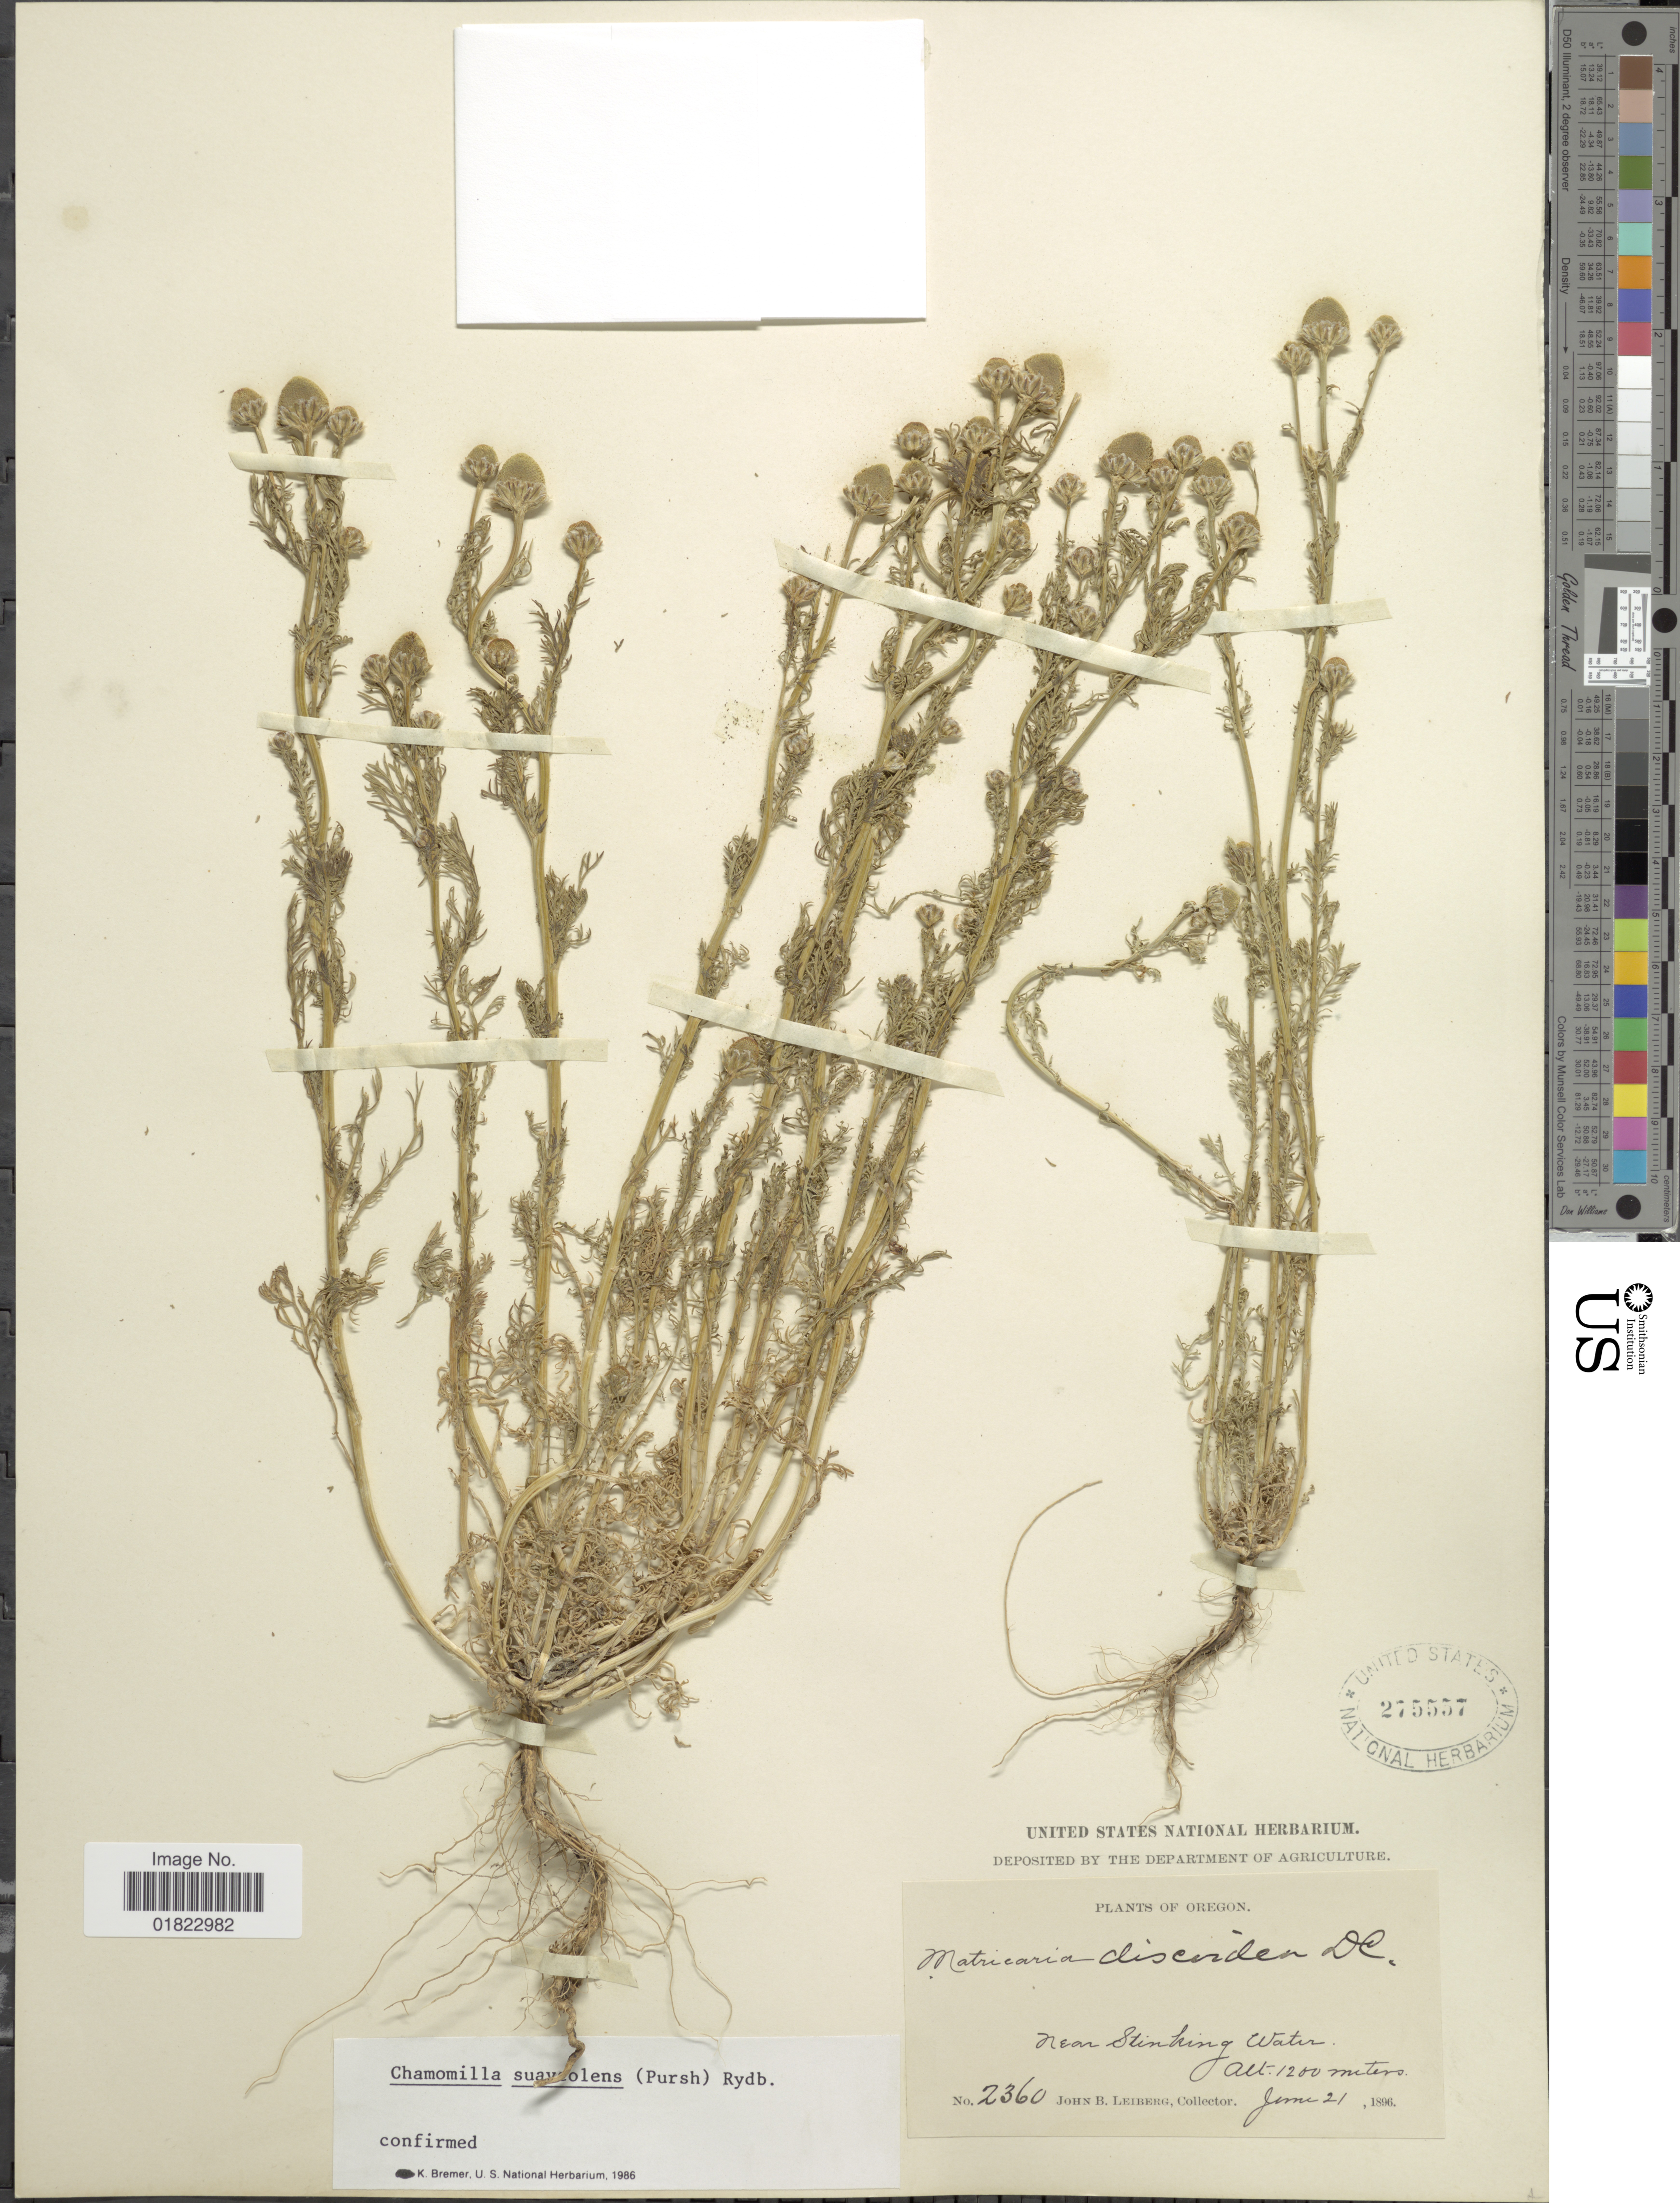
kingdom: Plantae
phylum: Tracheophyta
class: Magnoliopsida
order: Asterales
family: Asteraceae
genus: Matricaria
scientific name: Matricaria matricarioides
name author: (Less.) Porter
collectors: J. B. Leiberg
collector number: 2360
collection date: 1896-06-21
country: United States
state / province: Oregon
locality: Oregon, Near Stinking Water.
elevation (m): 1200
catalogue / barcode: US 275557